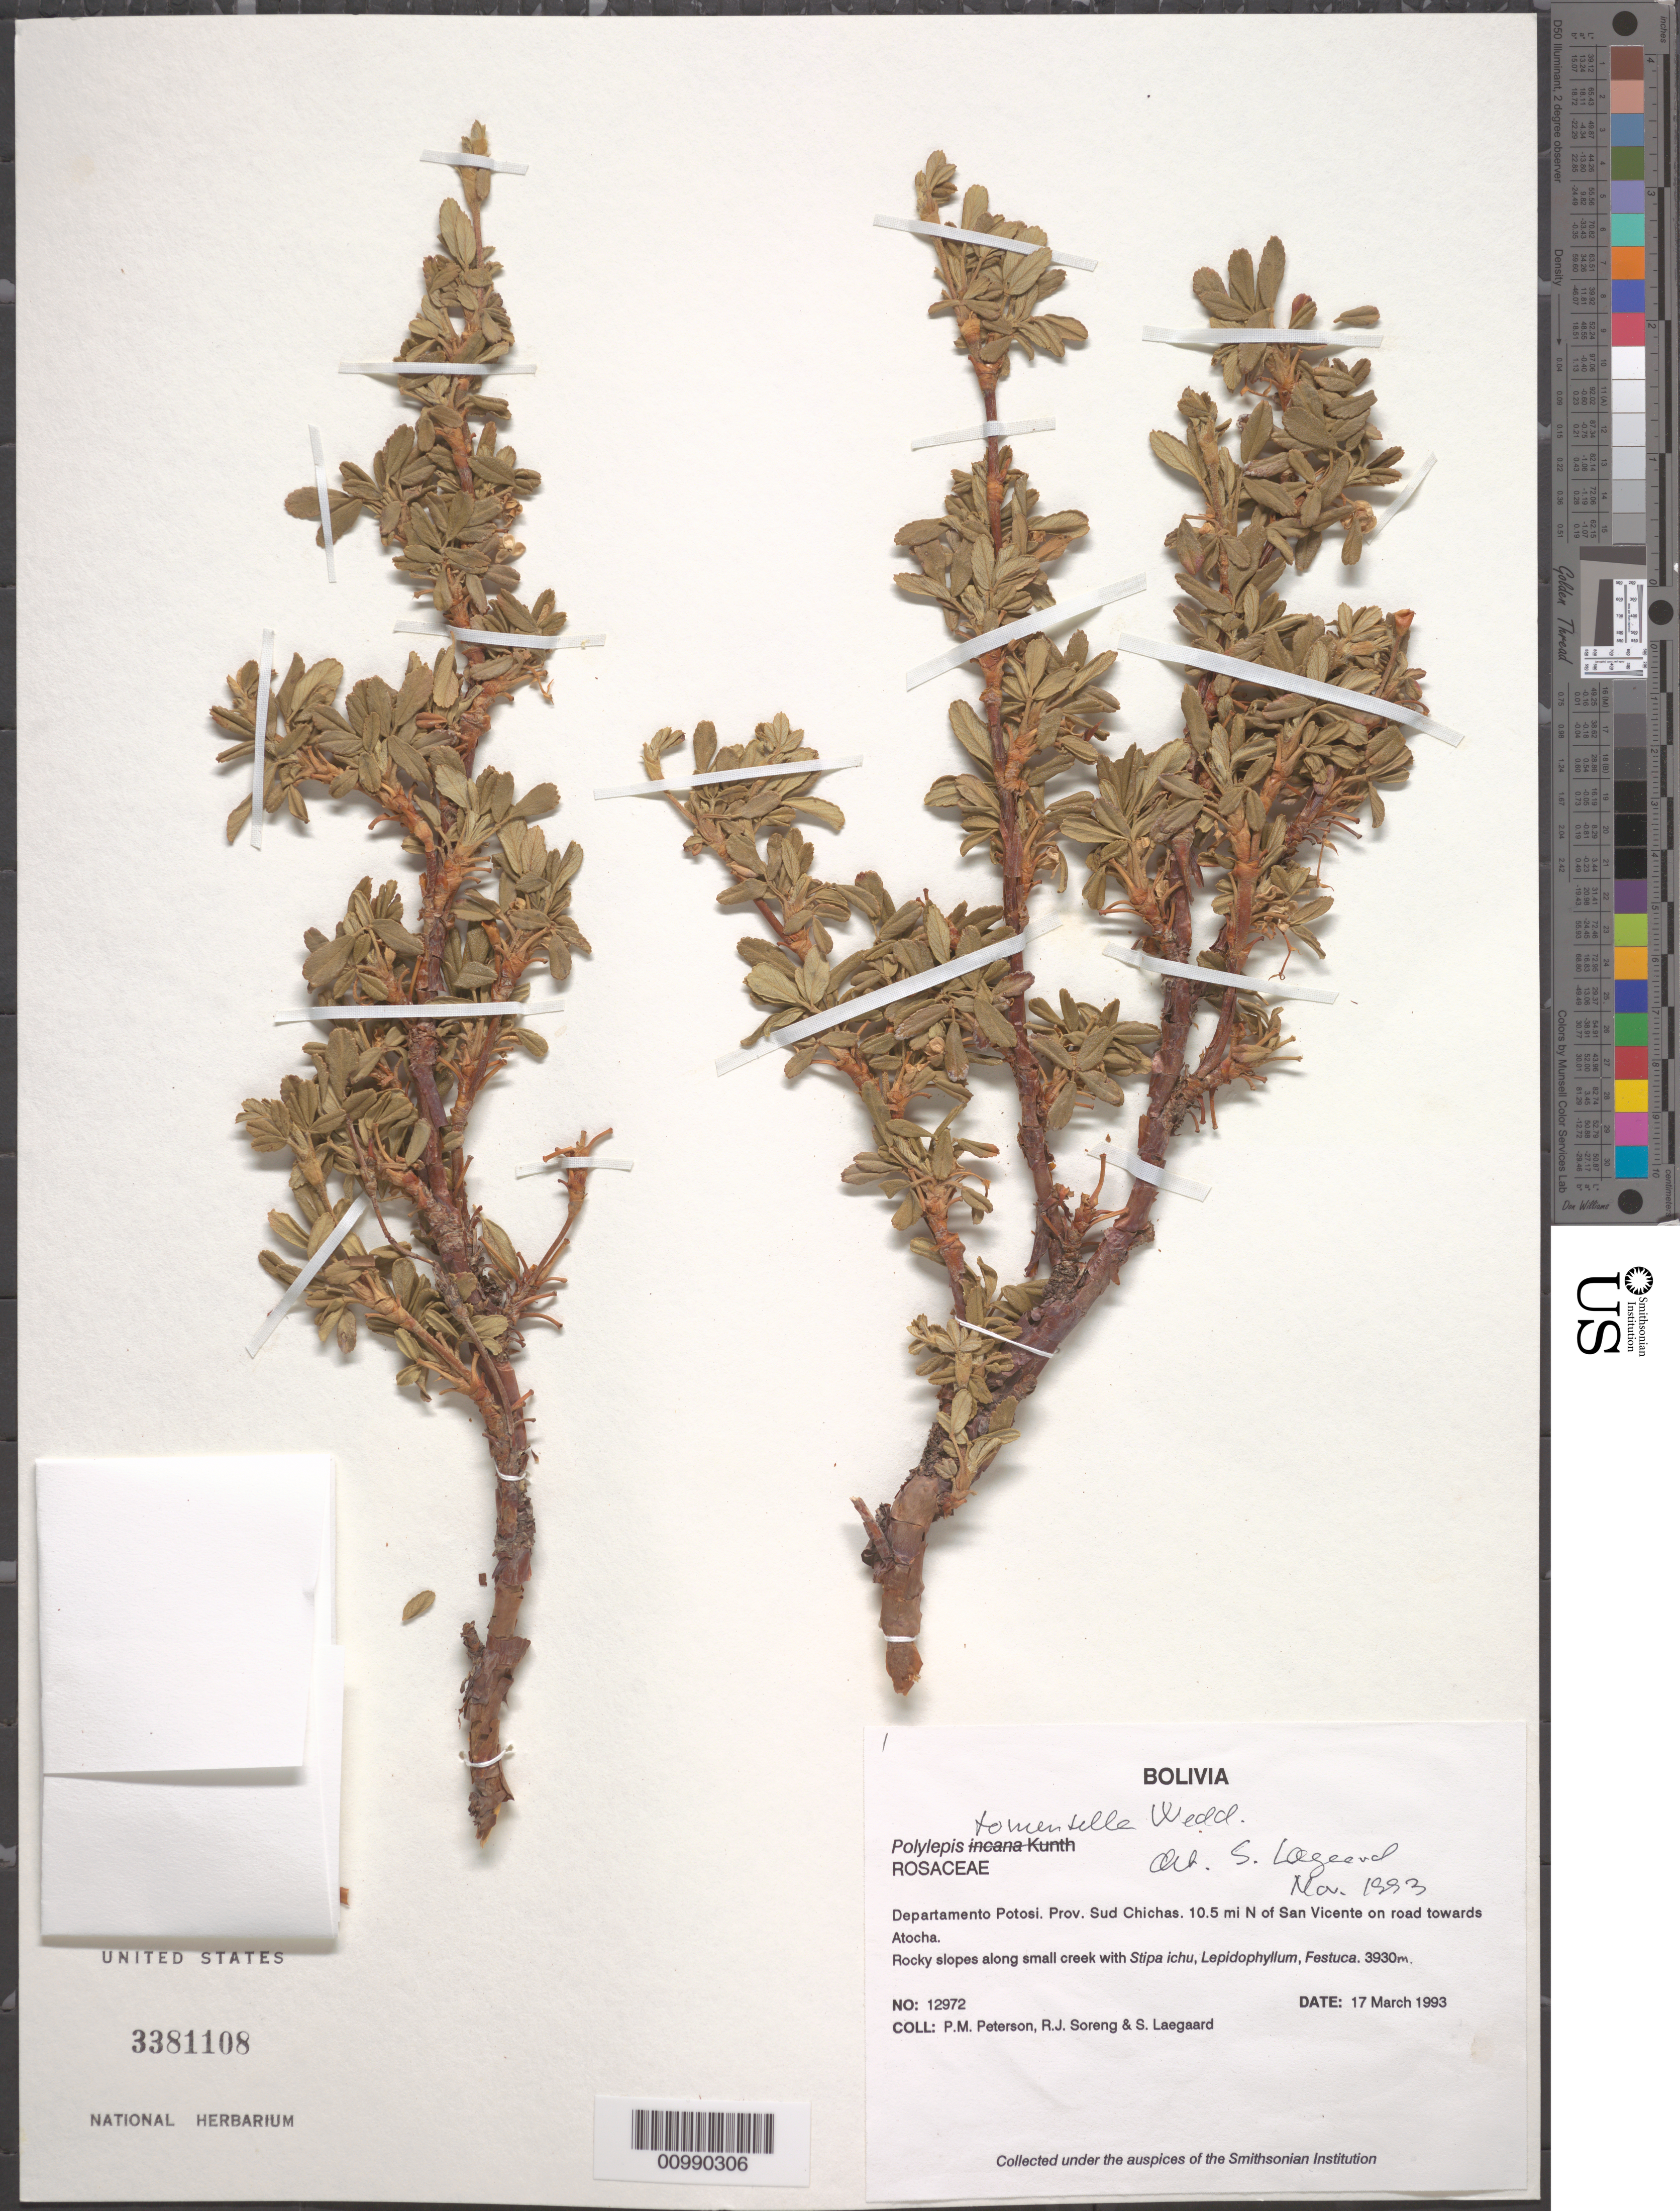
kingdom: Plantae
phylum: Tracheophyta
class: Magnoliopsida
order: Rosales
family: Rosaceae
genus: Polylepis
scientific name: Polylepis tomentella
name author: Wedd.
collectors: P. M. Peterson, C. R. Annable, S. Lægaard, R. J. Soreng & F. Rojas-Ponce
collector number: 12972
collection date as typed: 17 Mar 1993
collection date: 1993-03-17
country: Bolivia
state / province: Potosi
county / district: Sud Chichas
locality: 10.5 mi N of San Vicente on road towards Atocha.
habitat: Rocky slopes along small creek with Stipa ichu, Lepidophyllum, Festuca.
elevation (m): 3930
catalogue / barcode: US 3381108